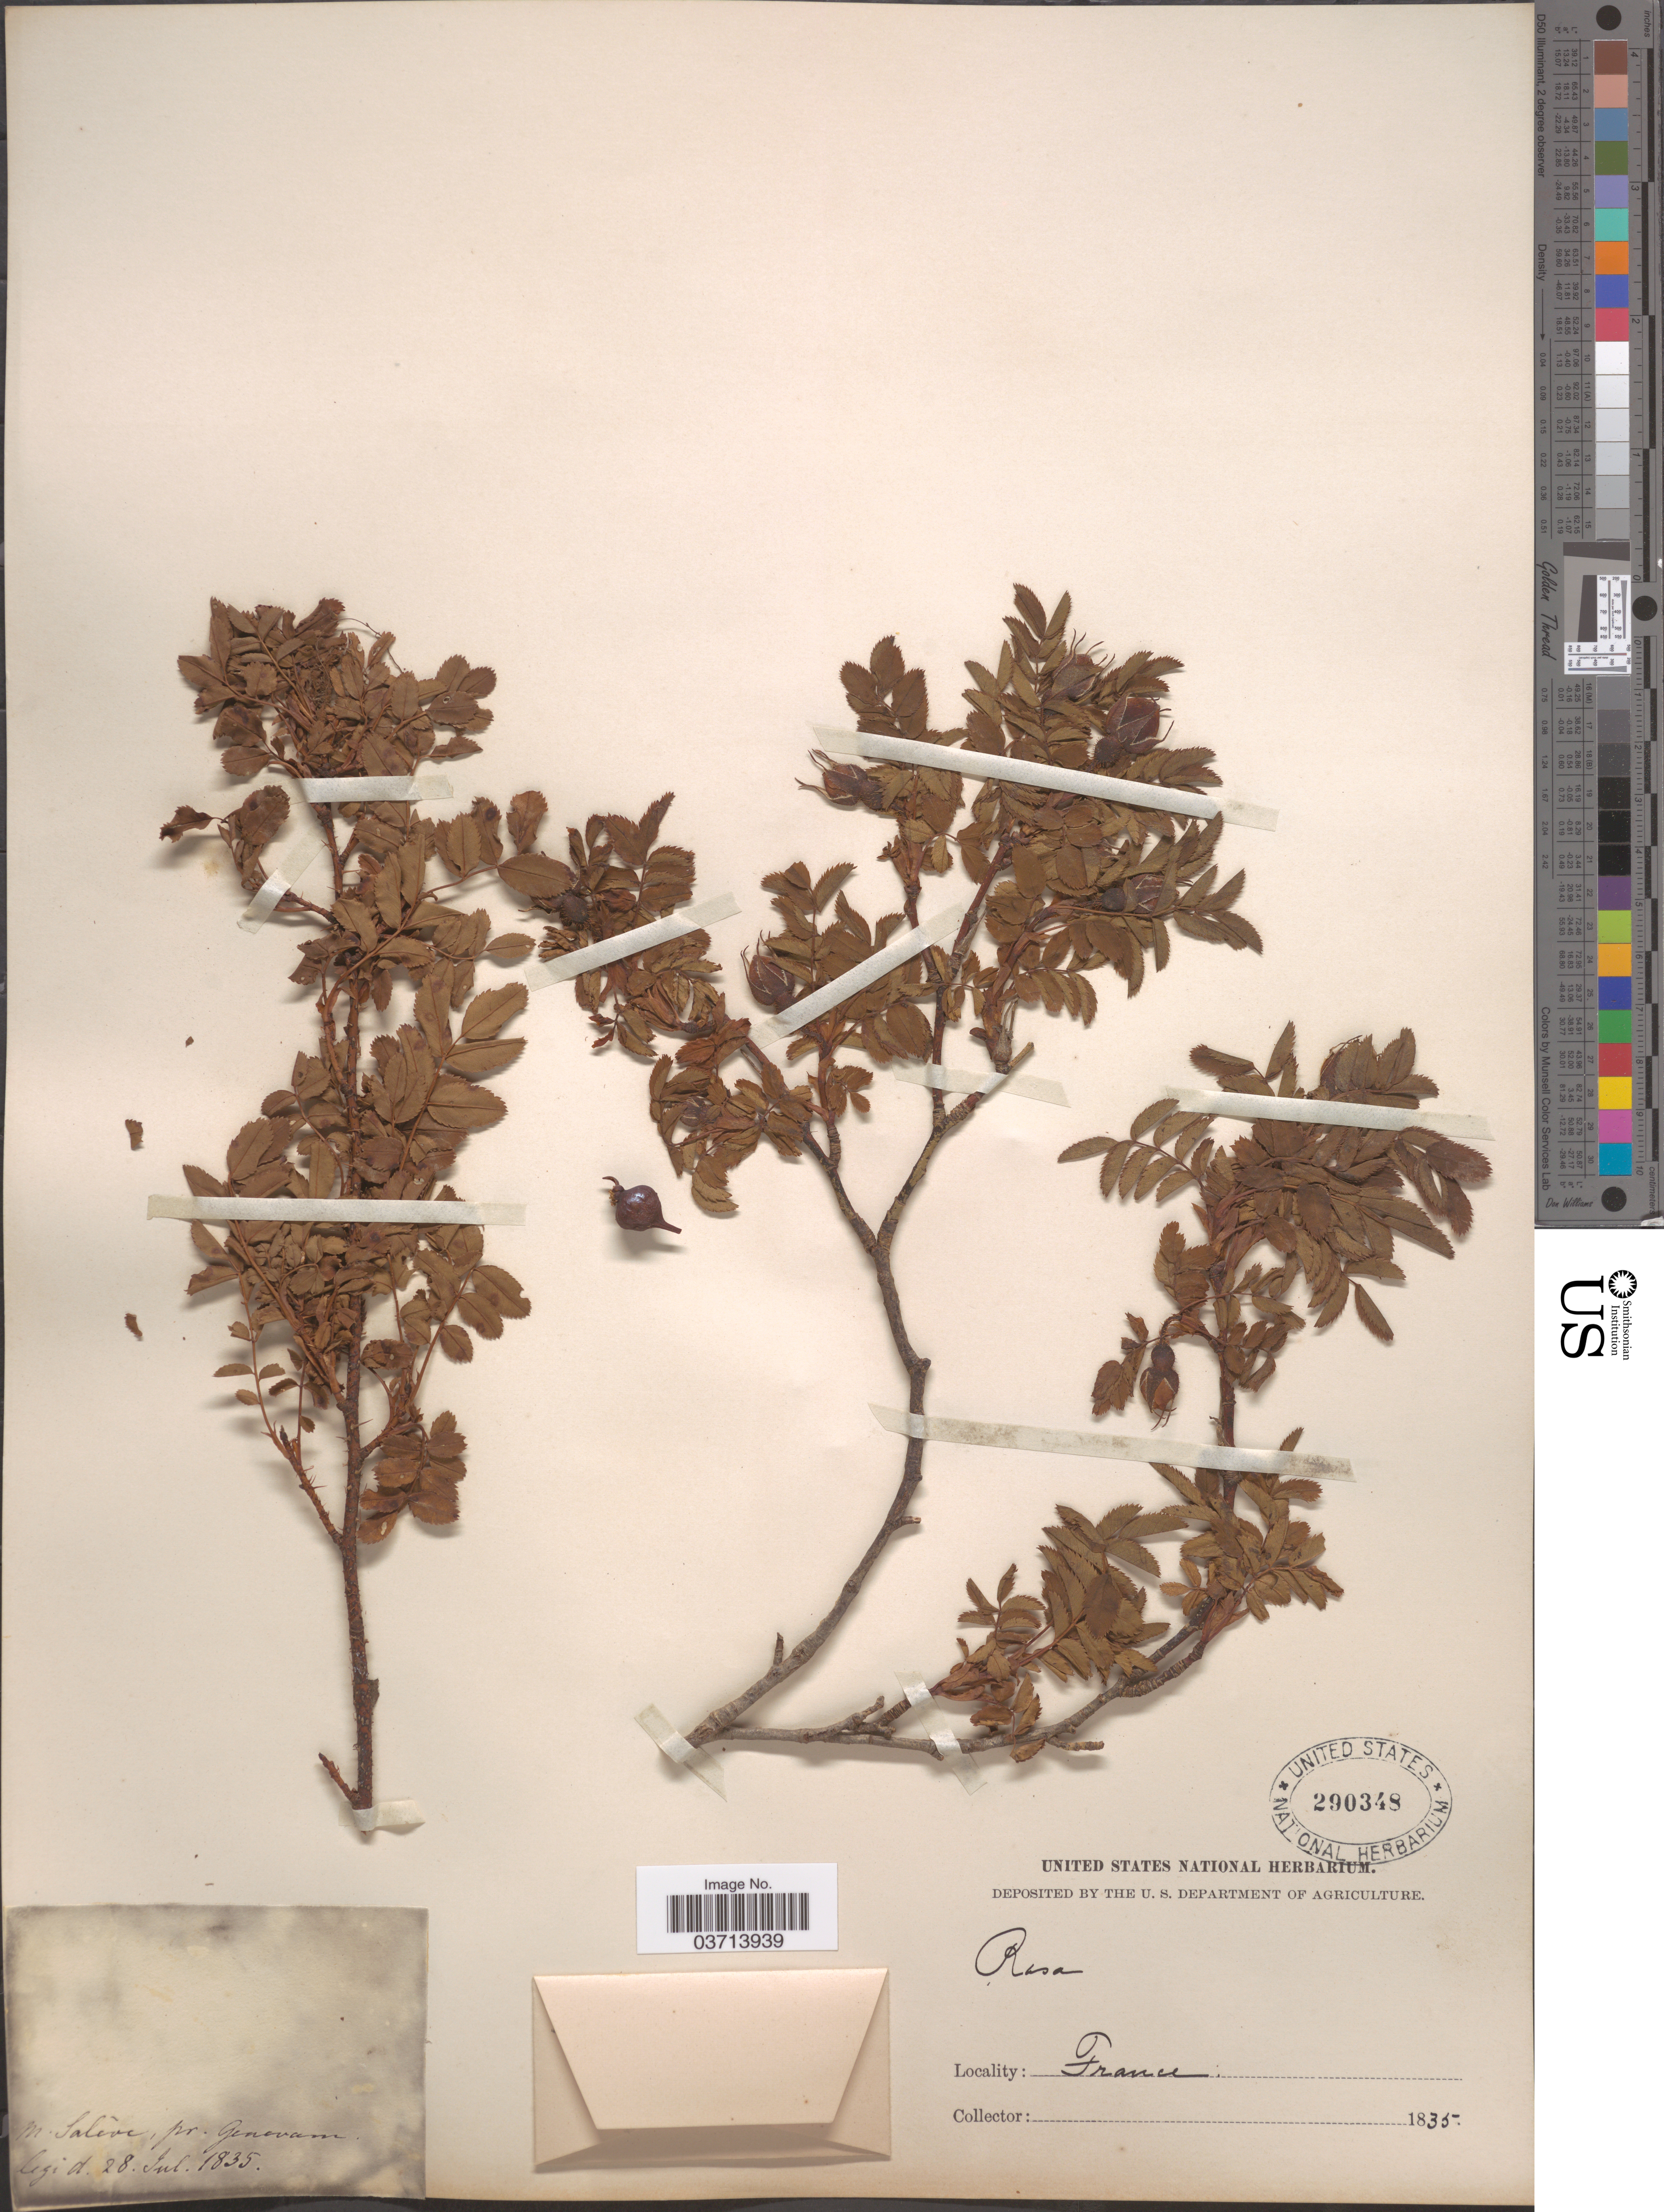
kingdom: Plantae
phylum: Tracheophyta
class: Magnoliopsida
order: Rosales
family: Rosaceae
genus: Rosa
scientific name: Rosa sp.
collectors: ex herb. United States National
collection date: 1835-07-28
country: France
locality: M. Salève, pr. Genevam.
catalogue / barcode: US 290348